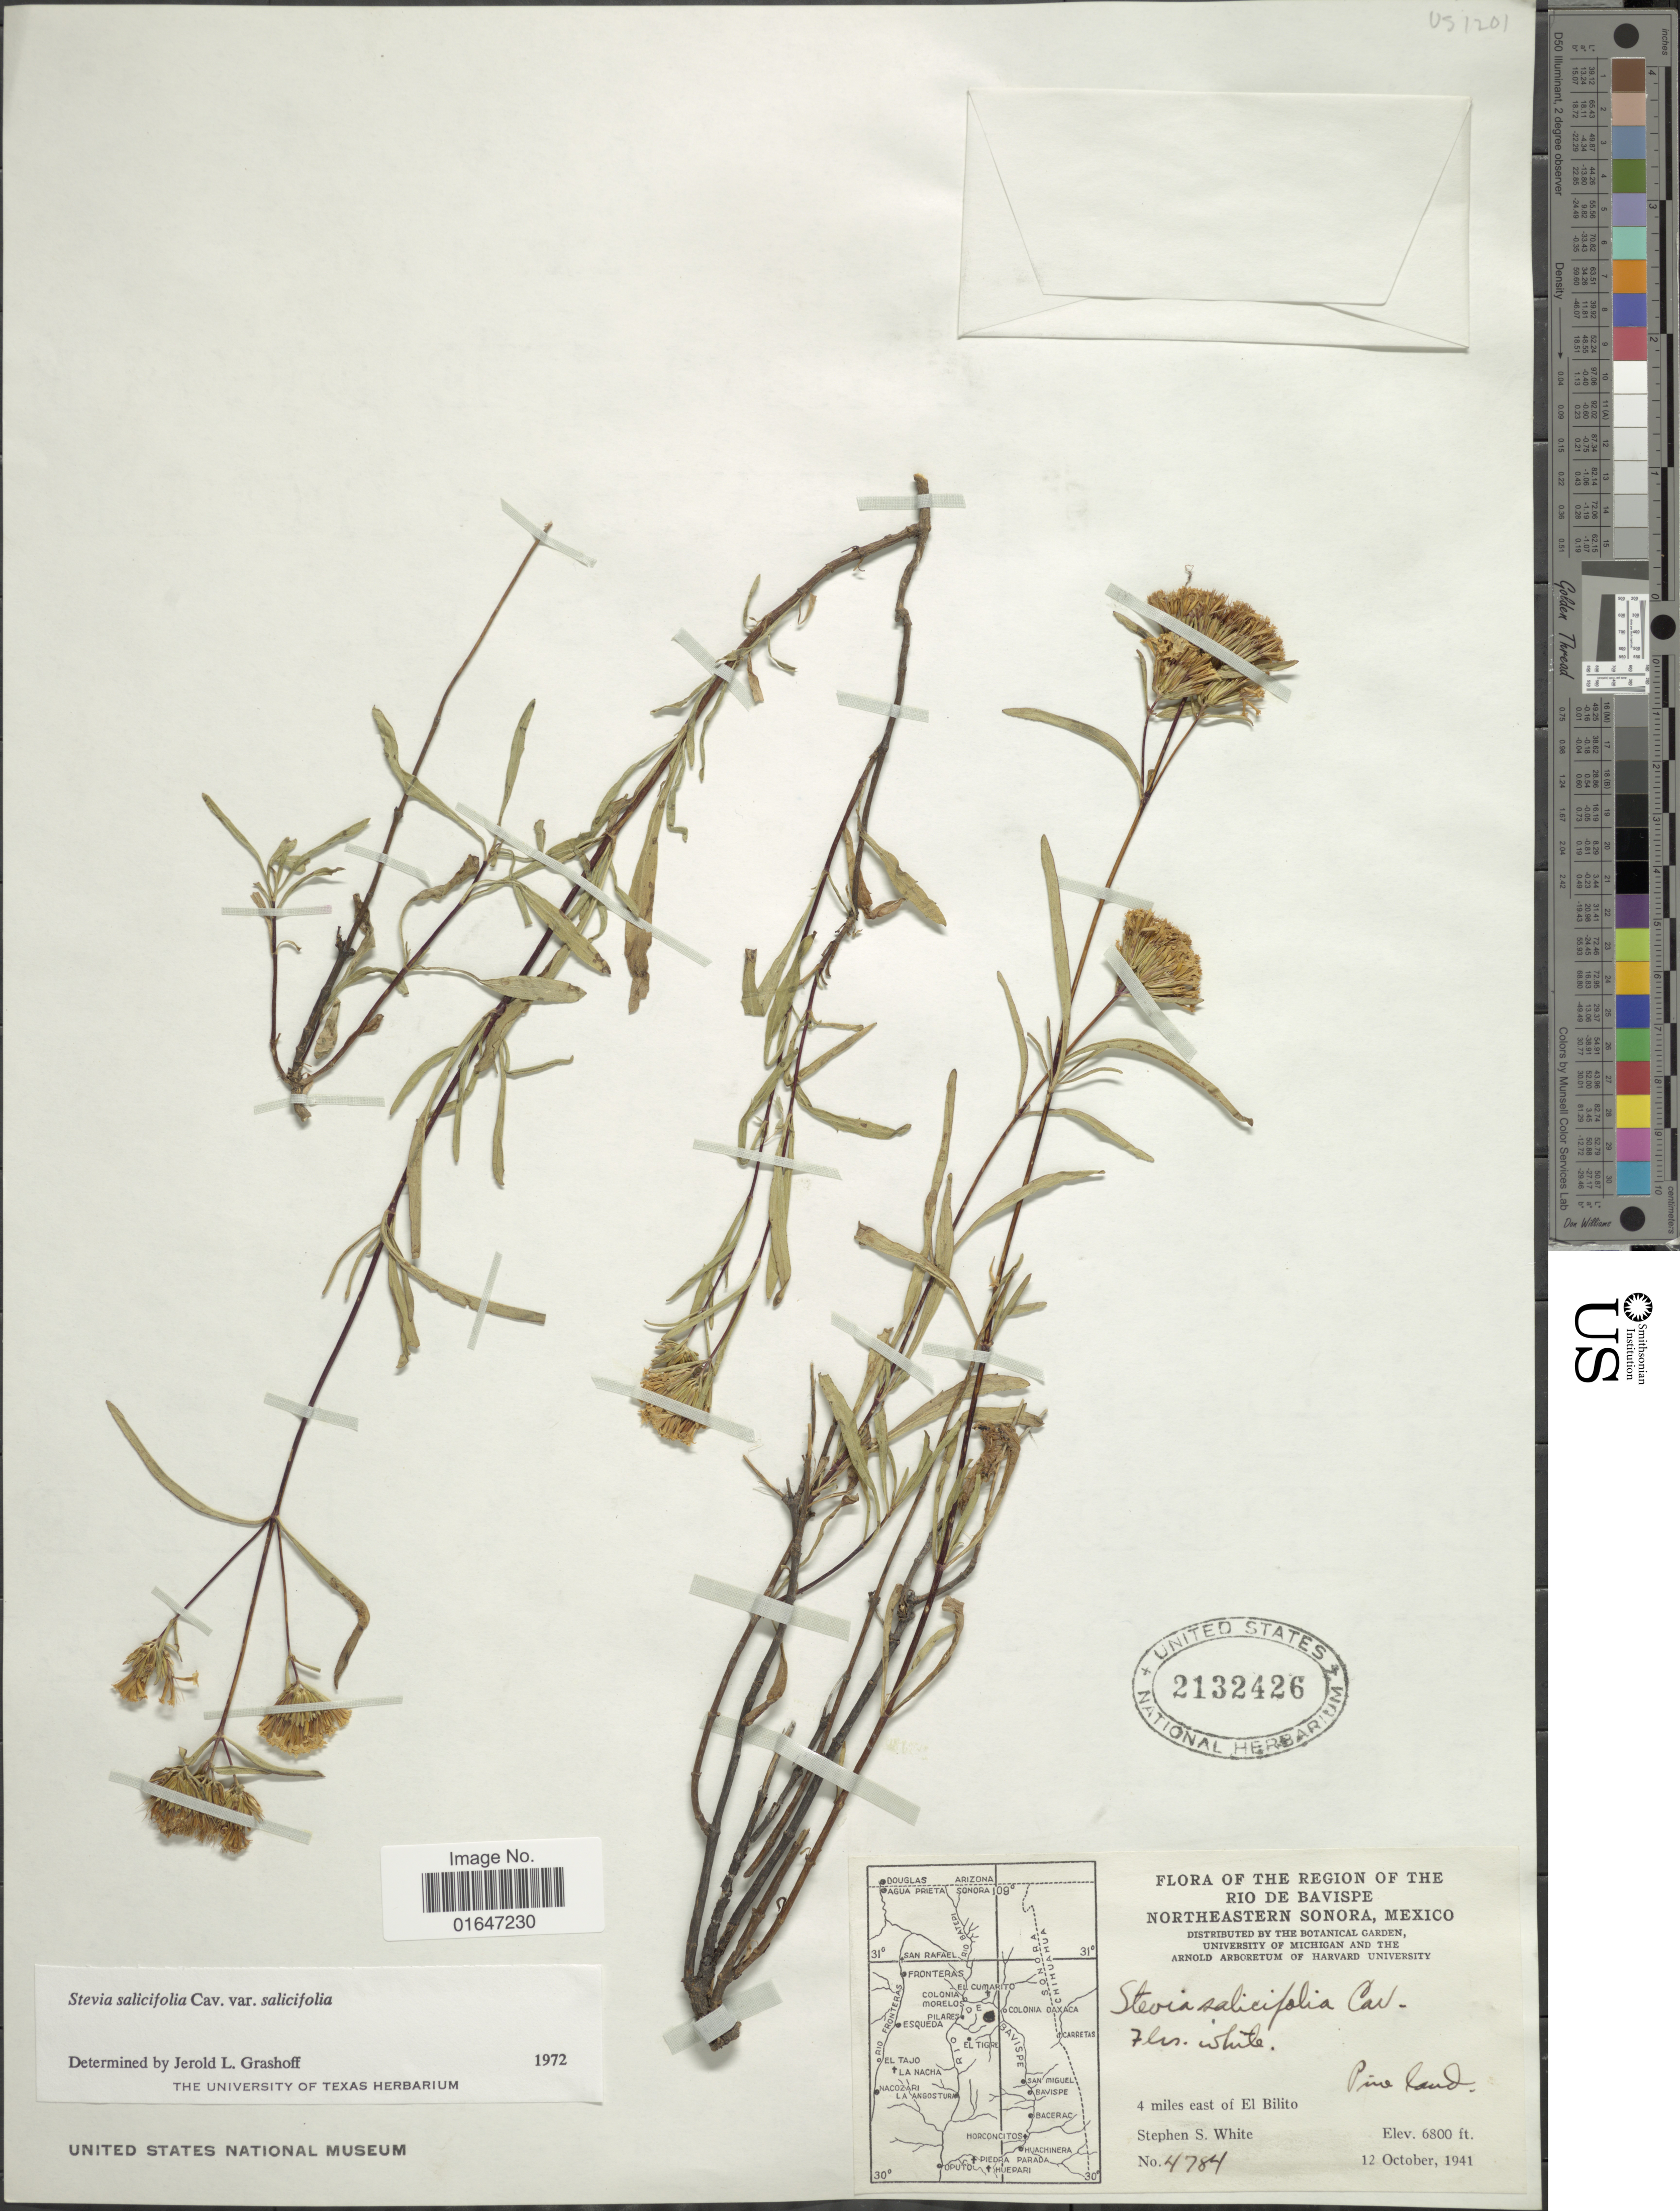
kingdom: Plantae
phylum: Tracheophyta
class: Magnoliopsida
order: Asterales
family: Asteraceae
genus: Stevia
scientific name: Stevia salicifolia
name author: Cav.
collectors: S. S. White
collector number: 4784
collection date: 1941-10-12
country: Mexico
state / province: Sonora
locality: The Region of the Rio de Bavispe Northeastern Sonora, 4 miles east of El Bilito, Pine Land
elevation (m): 2073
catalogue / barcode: US 2132426